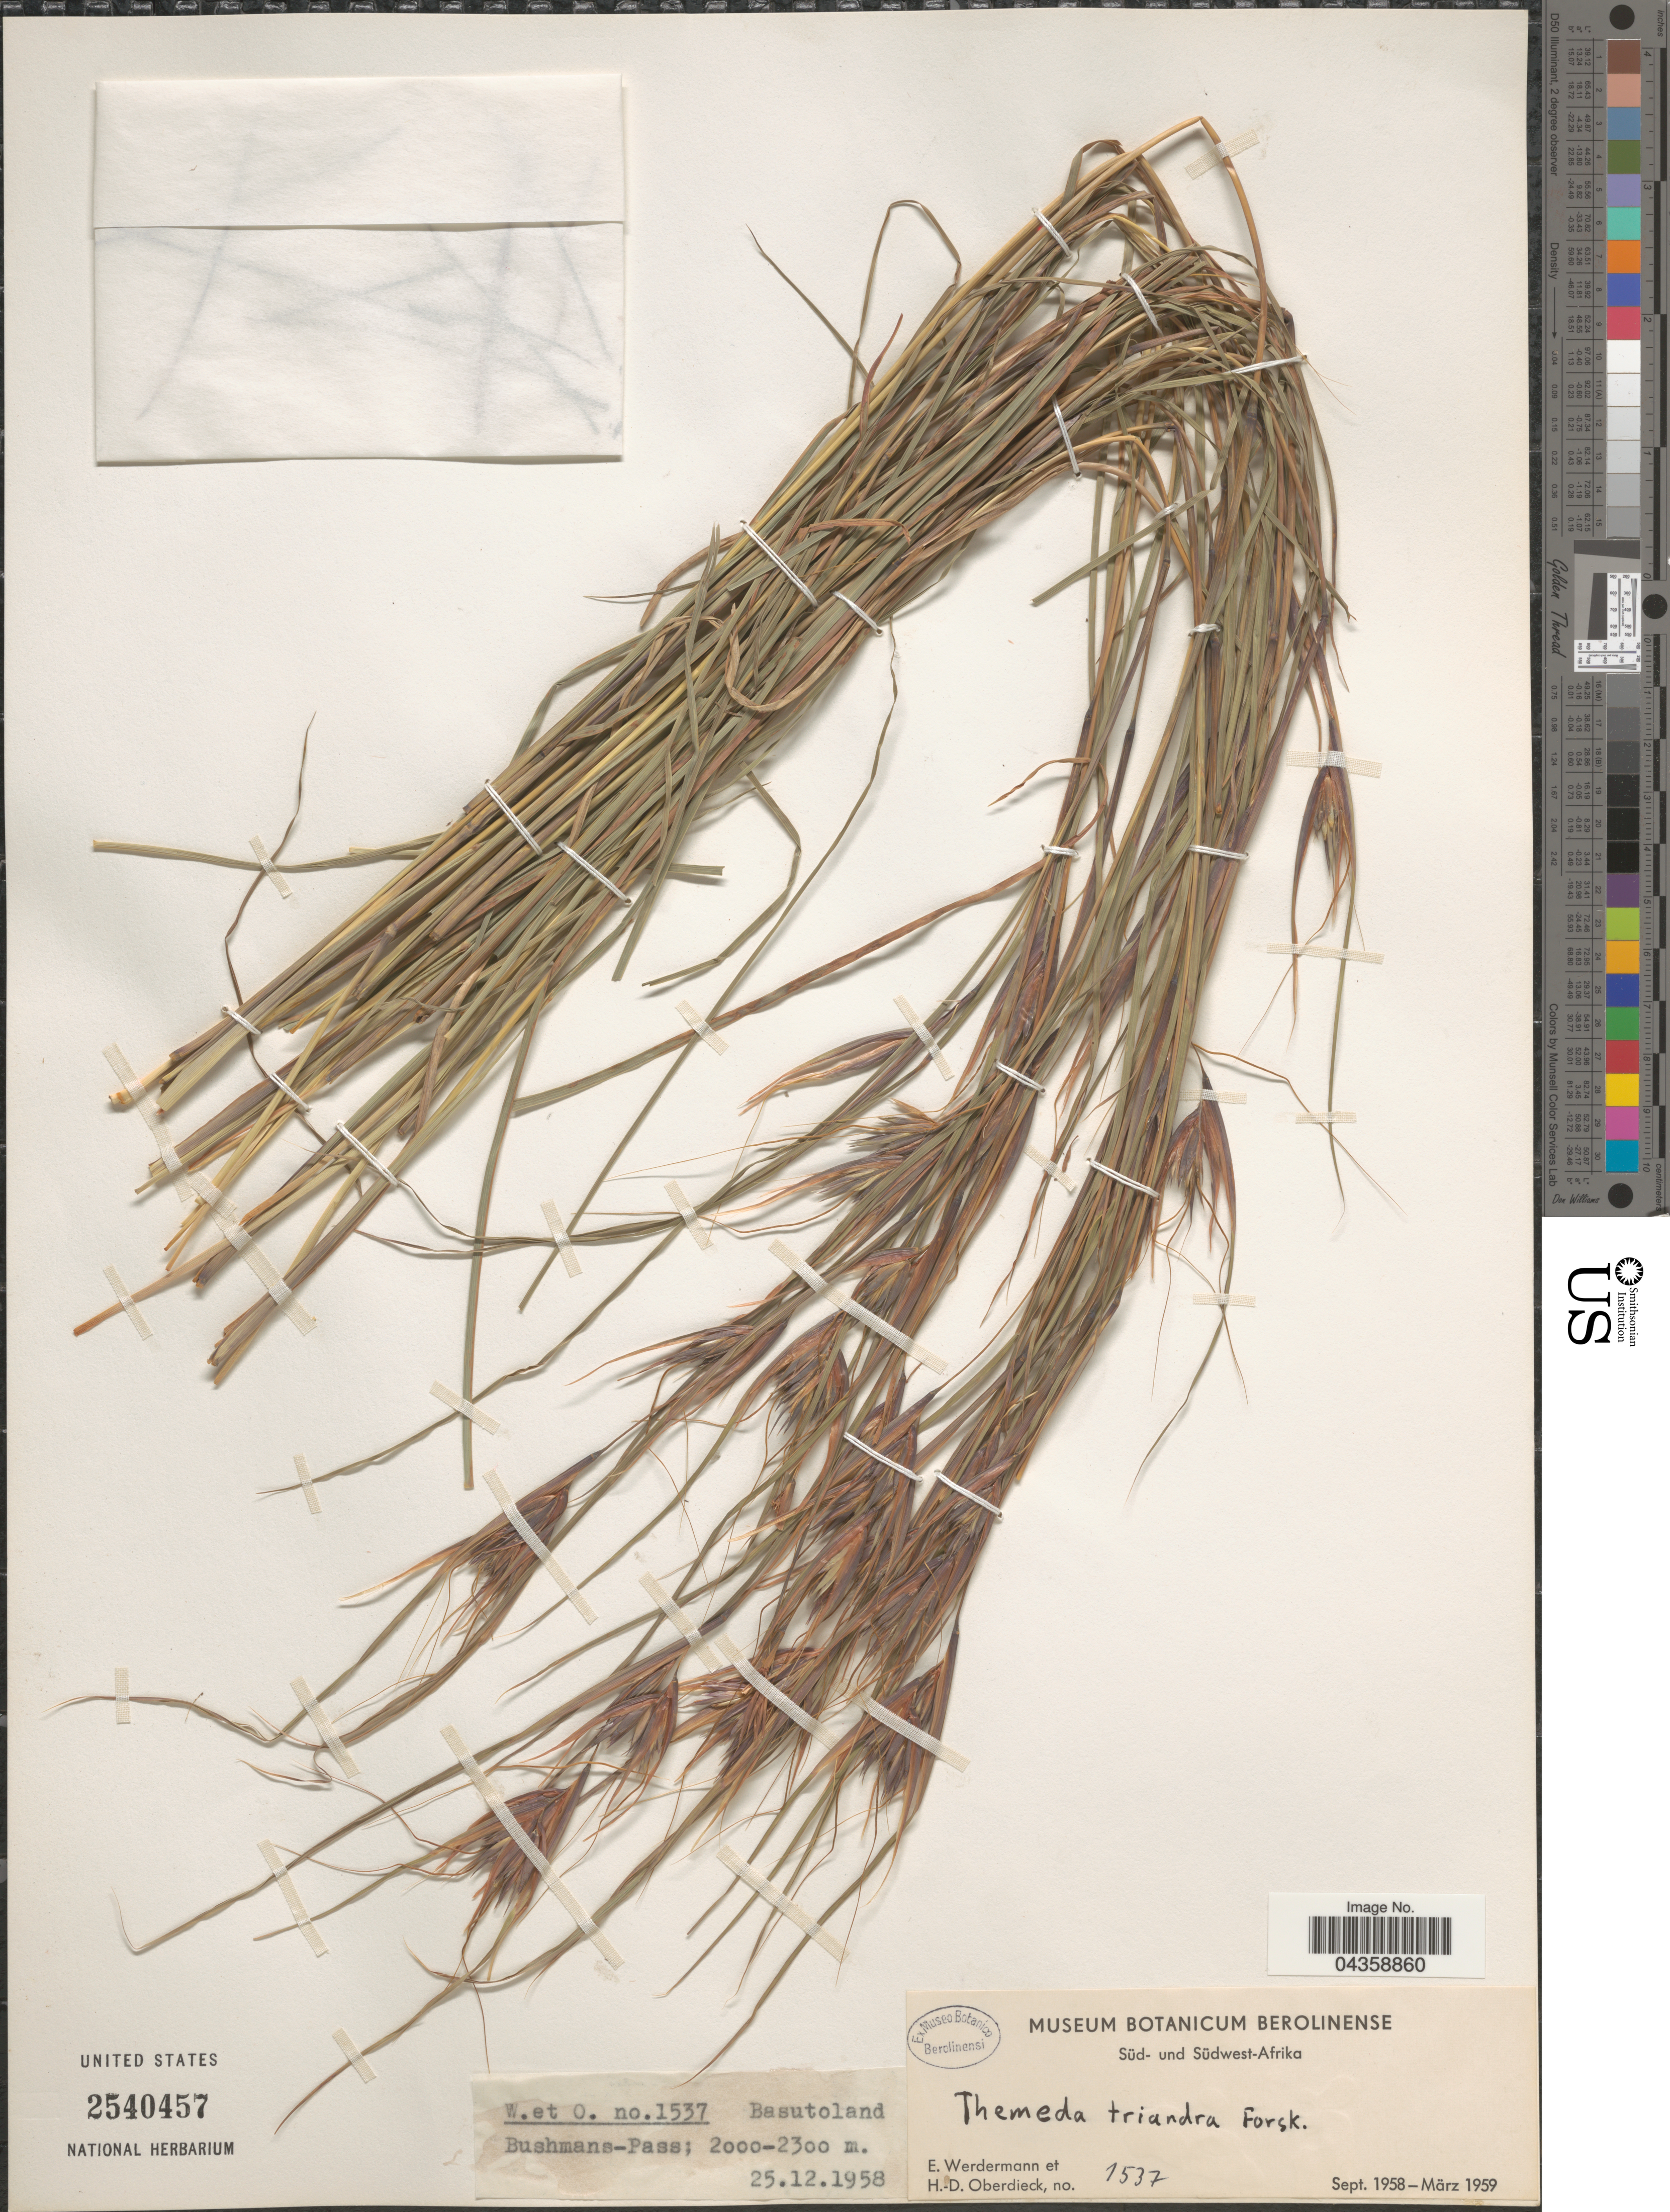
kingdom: Plantae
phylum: Tracheophyta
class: Liliopsida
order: Poales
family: Poaceae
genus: Themeda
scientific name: Themeda triandra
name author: Forssk.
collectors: E. Werdermann & H. Oberdieck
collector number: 1537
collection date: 1958-12-25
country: Lesotho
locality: Süd- und Südwest-Afrika. Basutoland. Bushmans-Pass.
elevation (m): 2000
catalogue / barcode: US 2540457